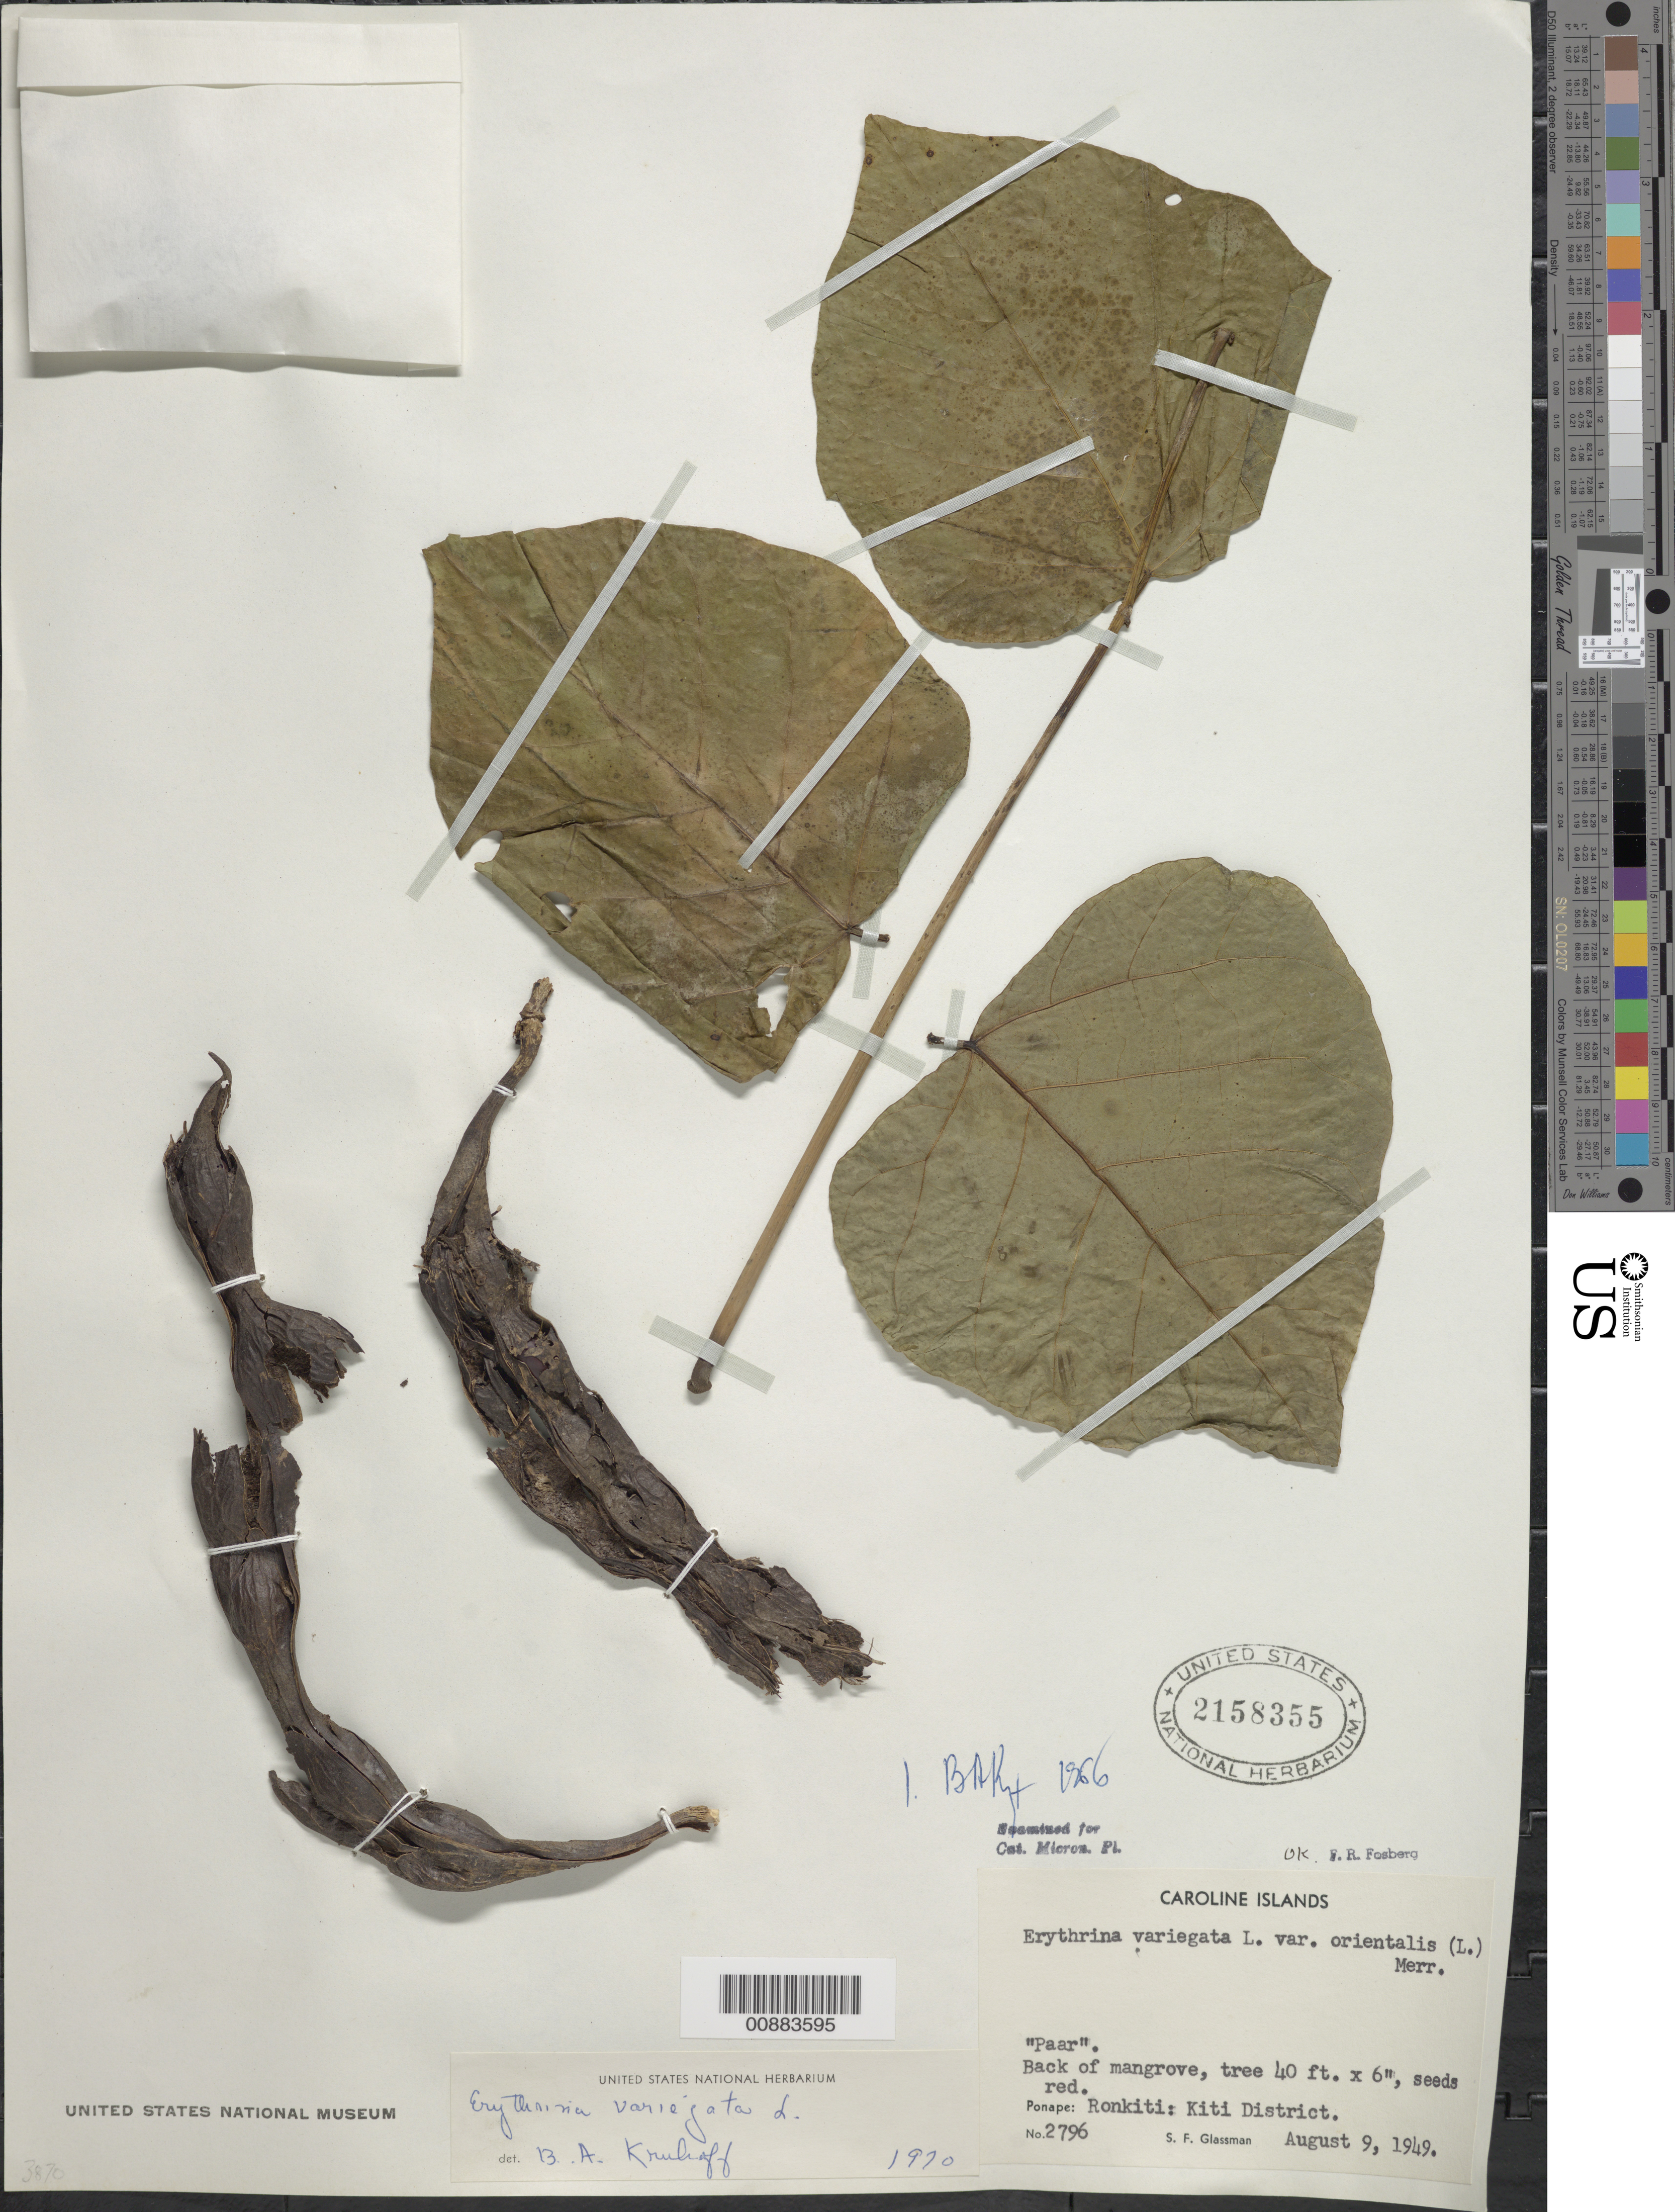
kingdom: Plantae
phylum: Tracheophyta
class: Magnoliopsida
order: Fabales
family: Fabaceae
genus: Erythrina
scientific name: Erythrina variegata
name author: L.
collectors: S. F. Glassman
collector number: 2796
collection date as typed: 09 Aug 1949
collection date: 1949-08-09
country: Micronesia, Federated States of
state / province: Pohnpei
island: Pohnpei [Ponape]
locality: Ronkiti: Kiti District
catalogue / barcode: US 2158355